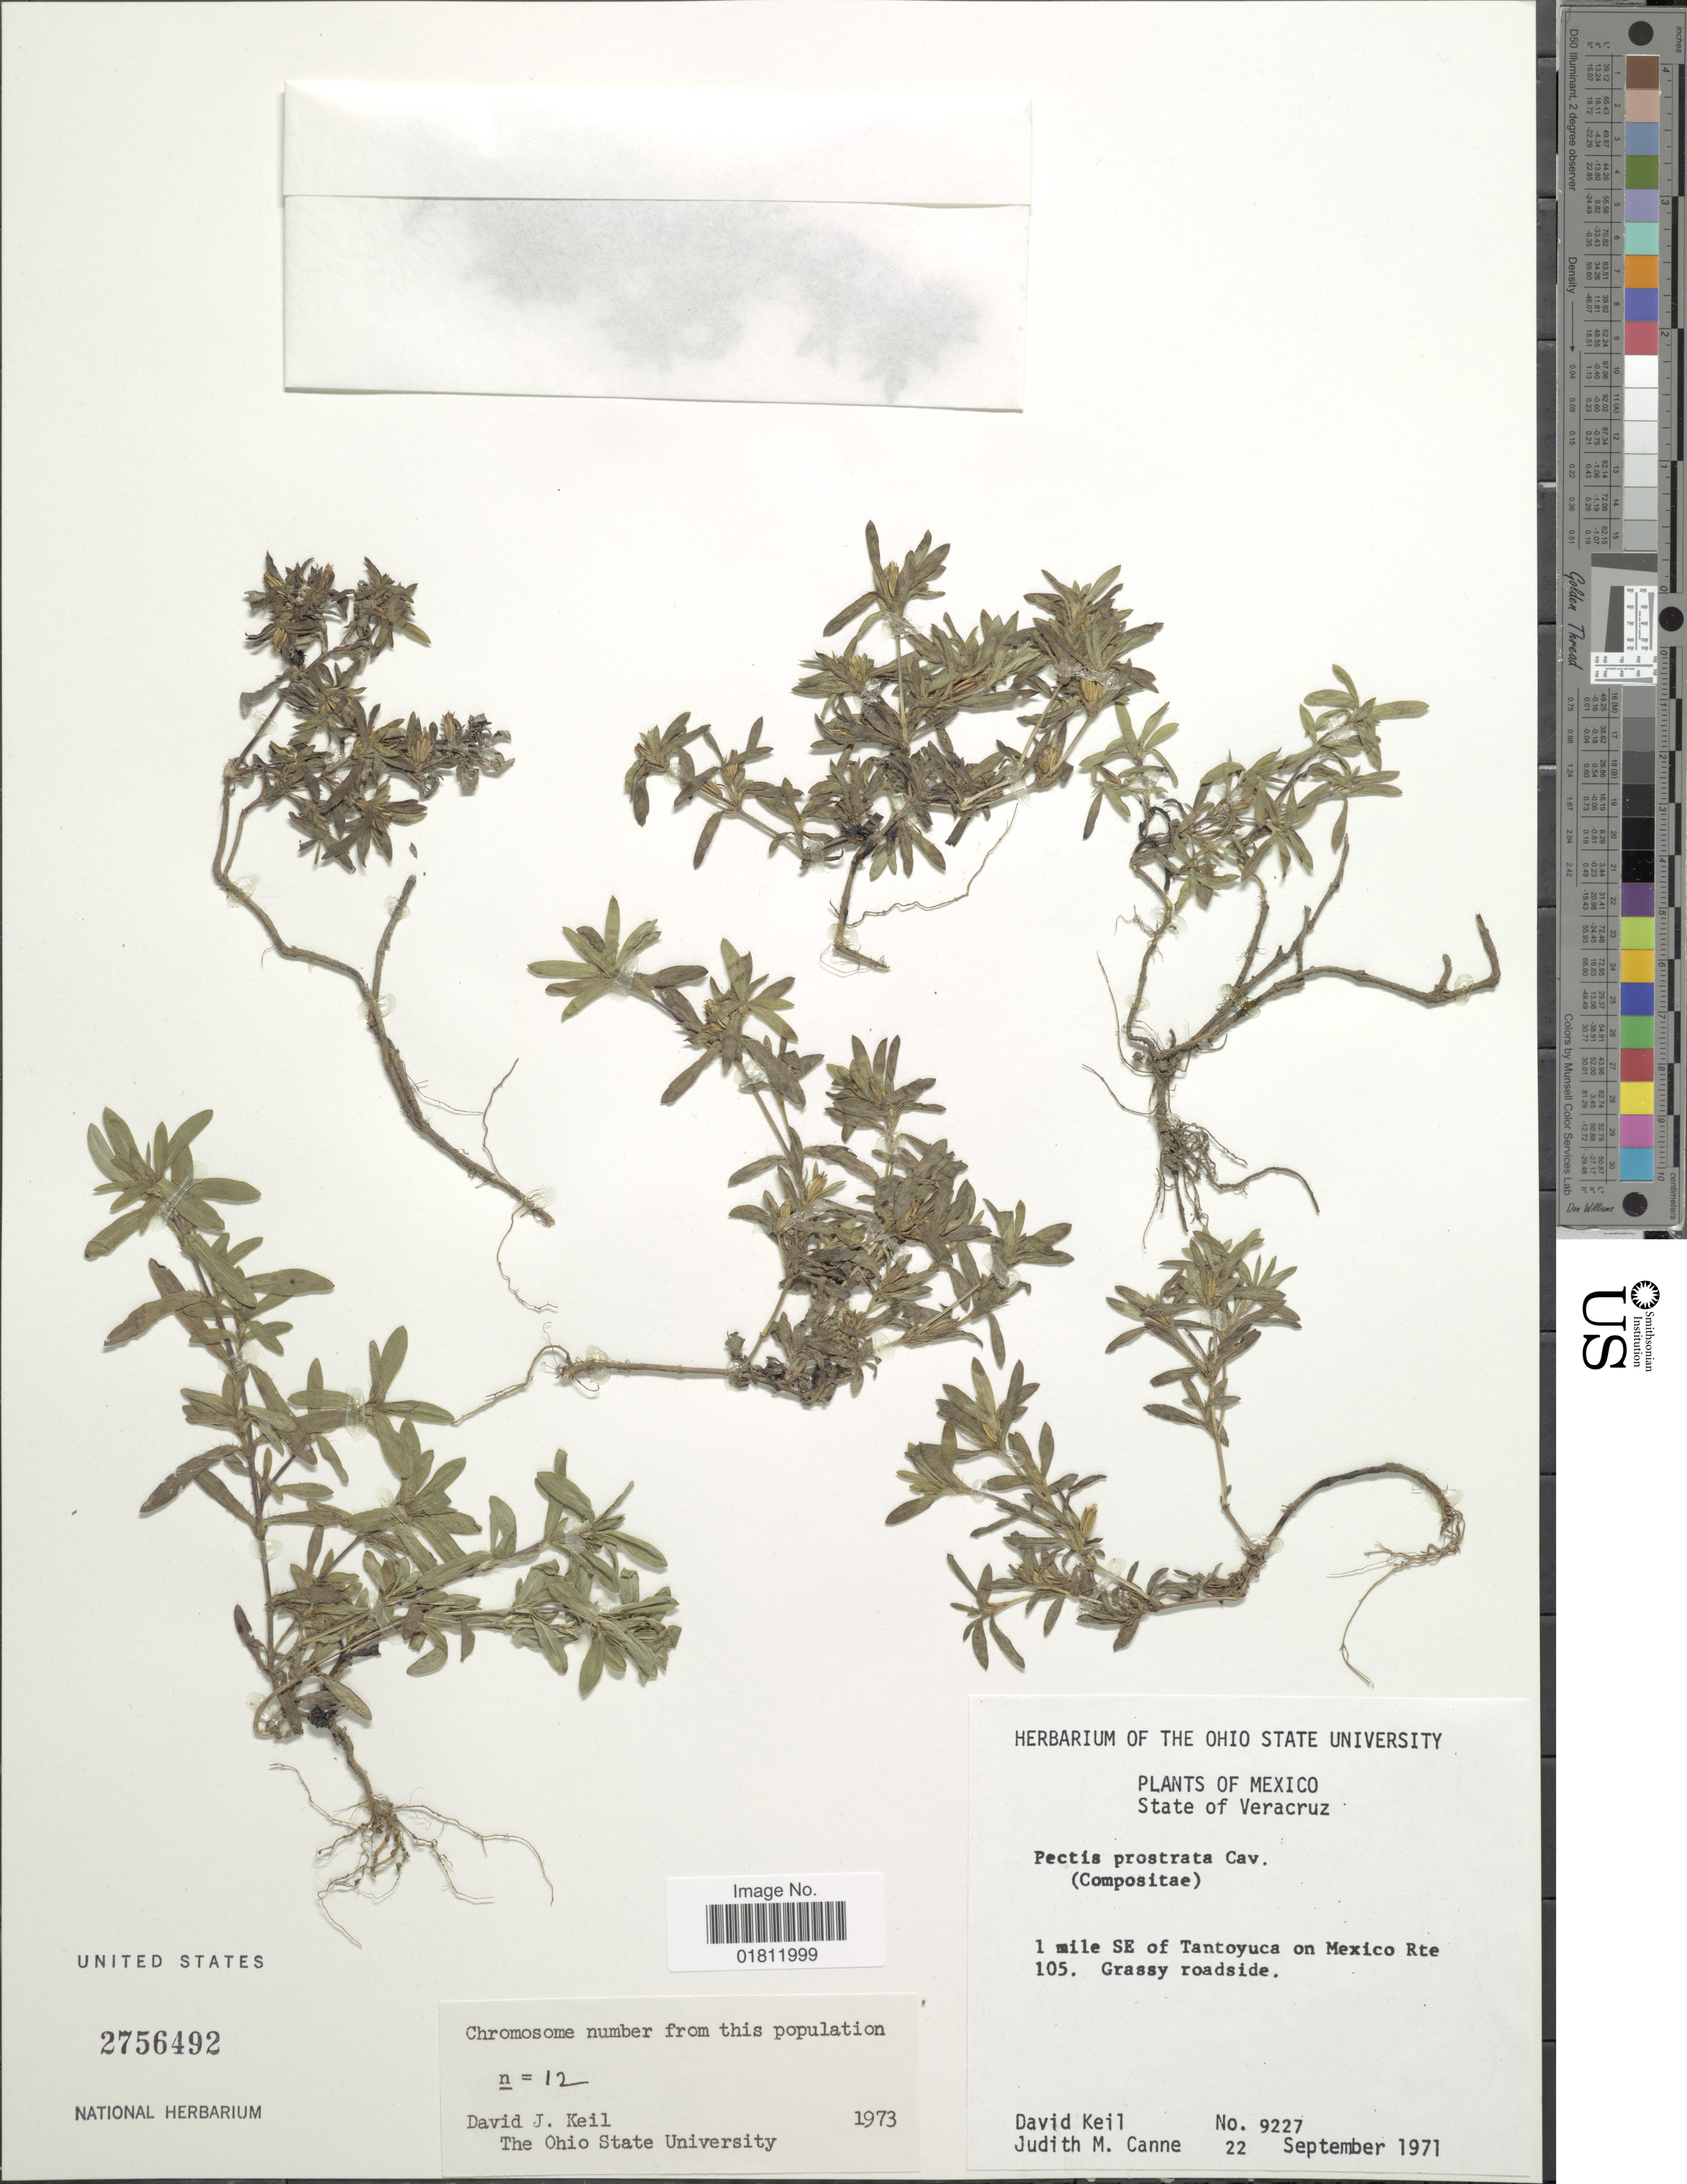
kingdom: Plantae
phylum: Tracheophyta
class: Magnoliopsida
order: Asterales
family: Asteraceae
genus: Pectis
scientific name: Pectis prostrata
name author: Cav.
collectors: D. J. Keil & J. M. Canne-Hilliker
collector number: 9227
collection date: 1971-09-22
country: Mexico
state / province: Veracruz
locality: State of Veracruz, 1 mile SE of Tantoyuca on Mexico Rte 105.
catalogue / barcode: US 2756492